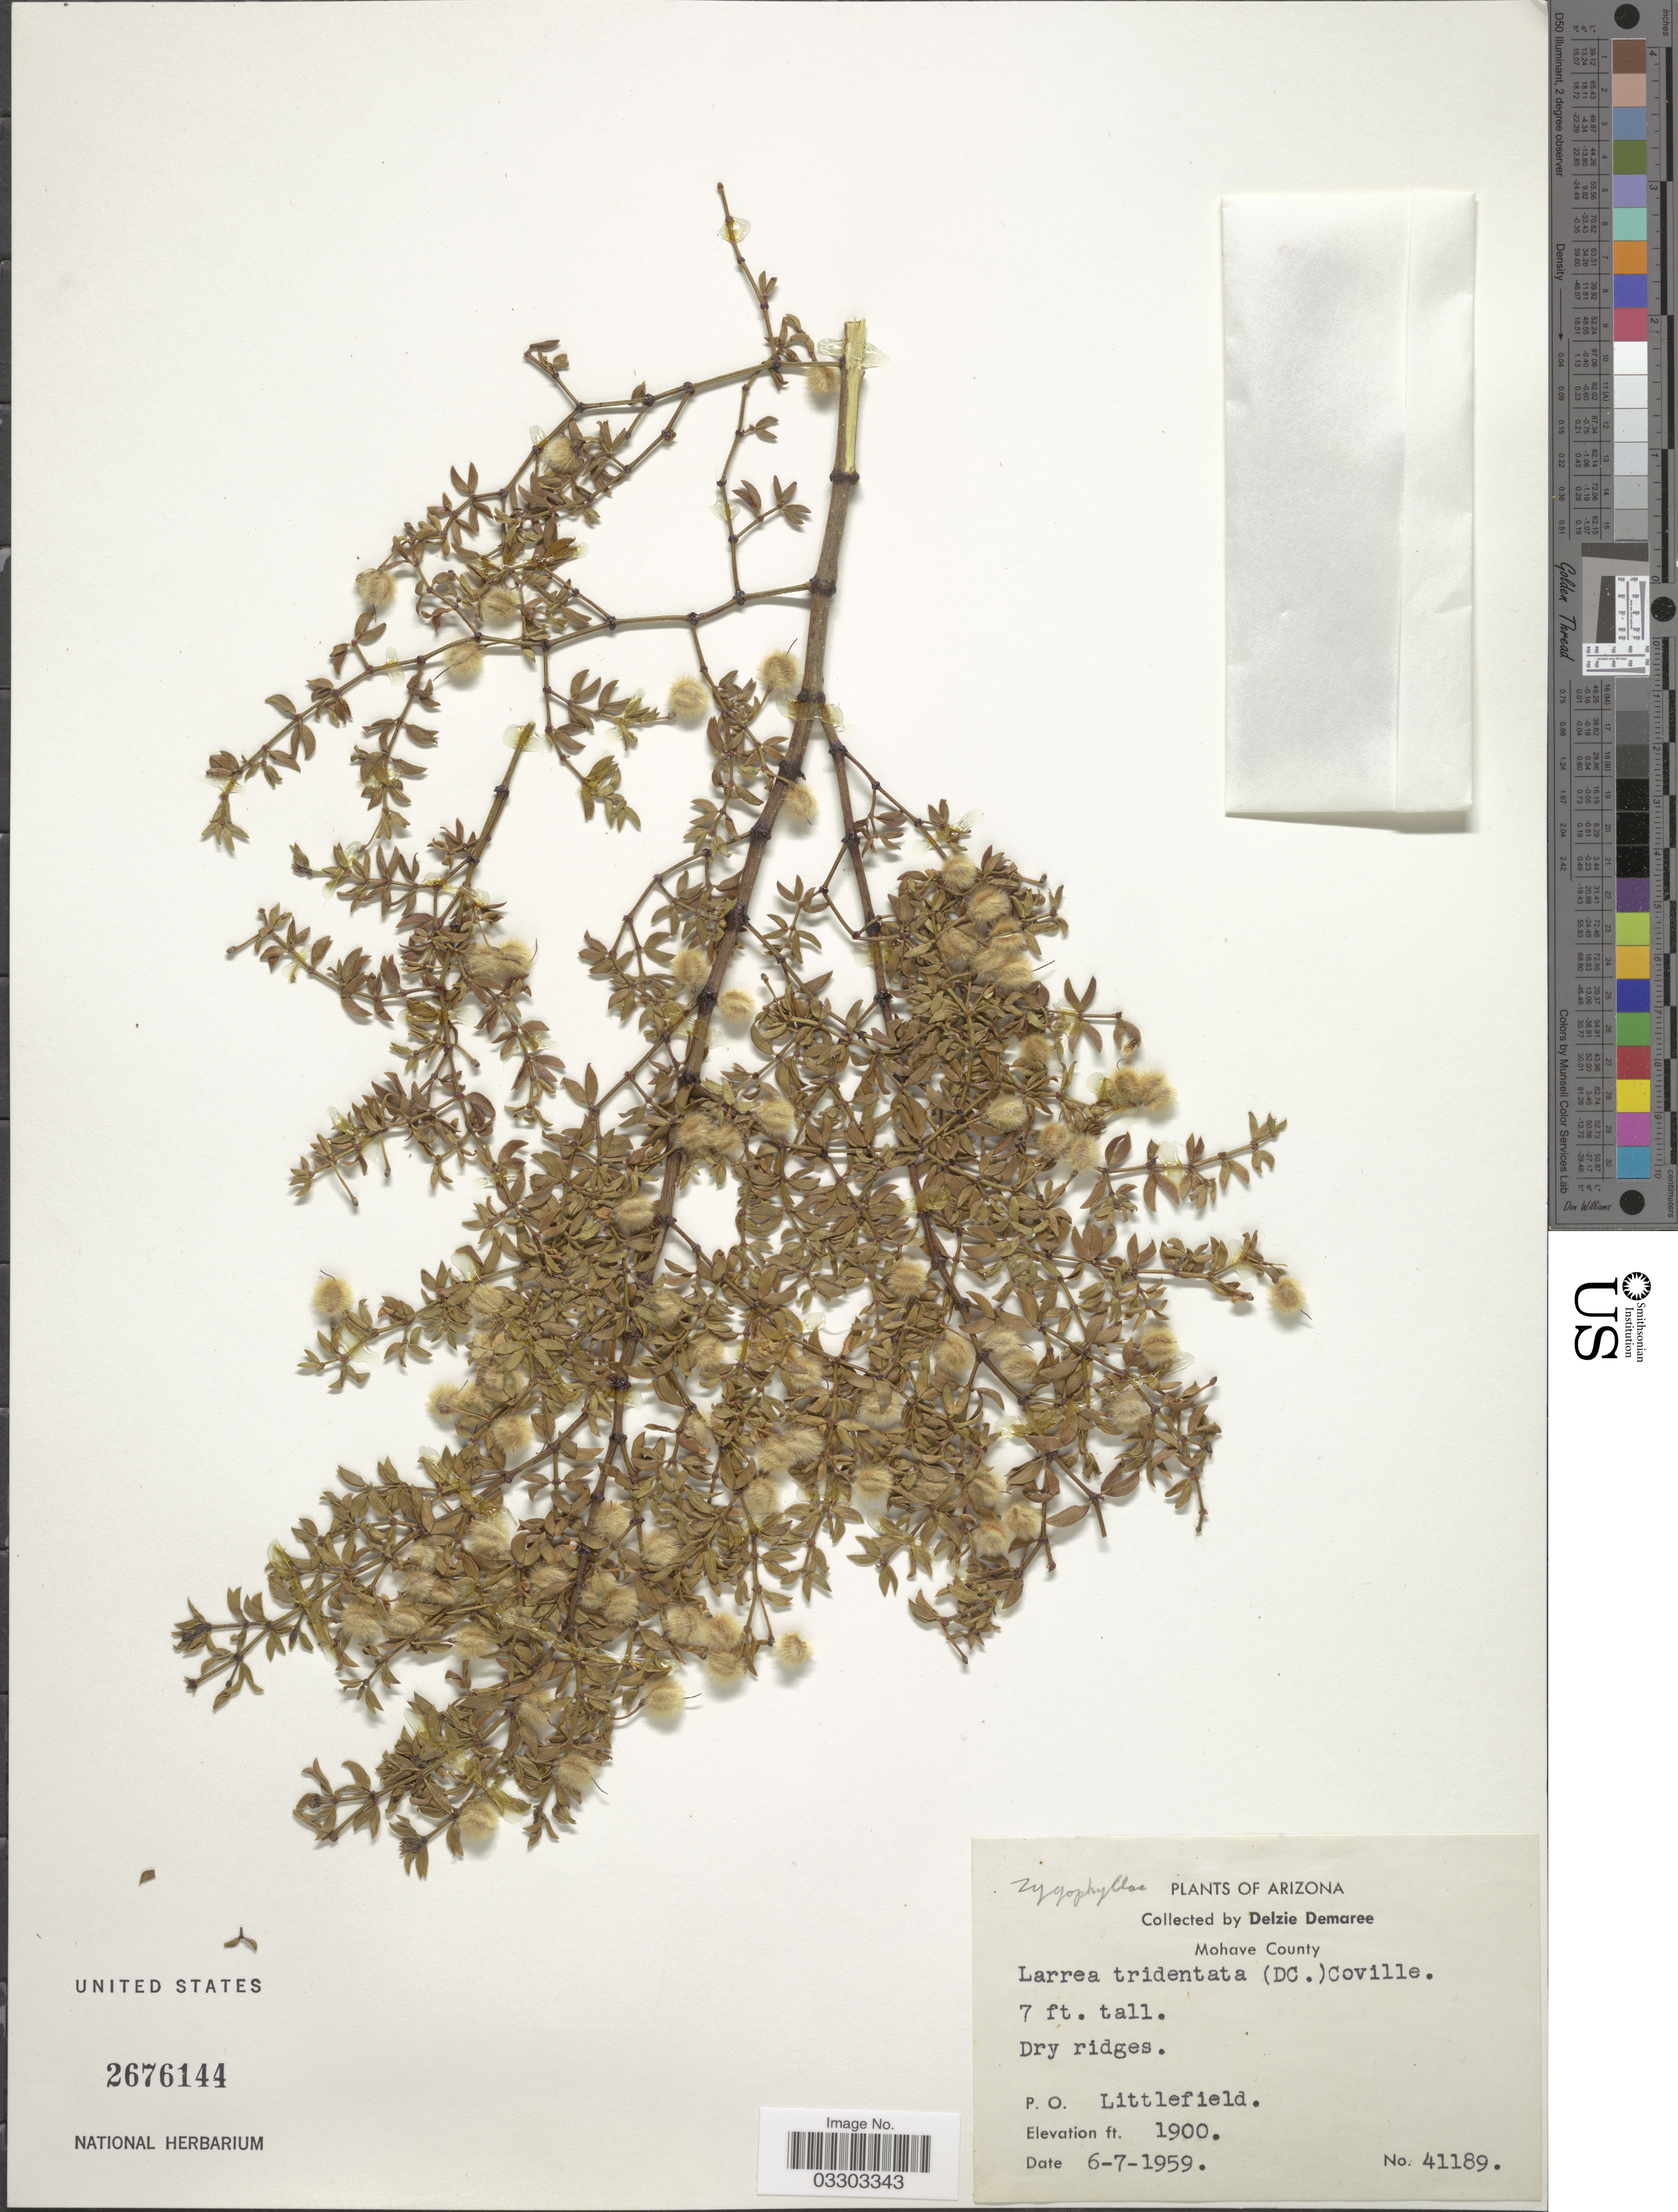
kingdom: Plantae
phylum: Tracheophyta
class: Magnoliopsida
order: Zygophyllales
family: Zygophyllaceae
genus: Larrea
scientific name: Larrea tridentata var. tridentata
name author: (Sessé & Moc. ex DC.) Coville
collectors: D. Demaree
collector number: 41189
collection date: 1959-06-07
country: United States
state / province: Arizona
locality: Mohave County. P.O. Littlefield.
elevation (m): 579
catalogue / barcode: US 2676144